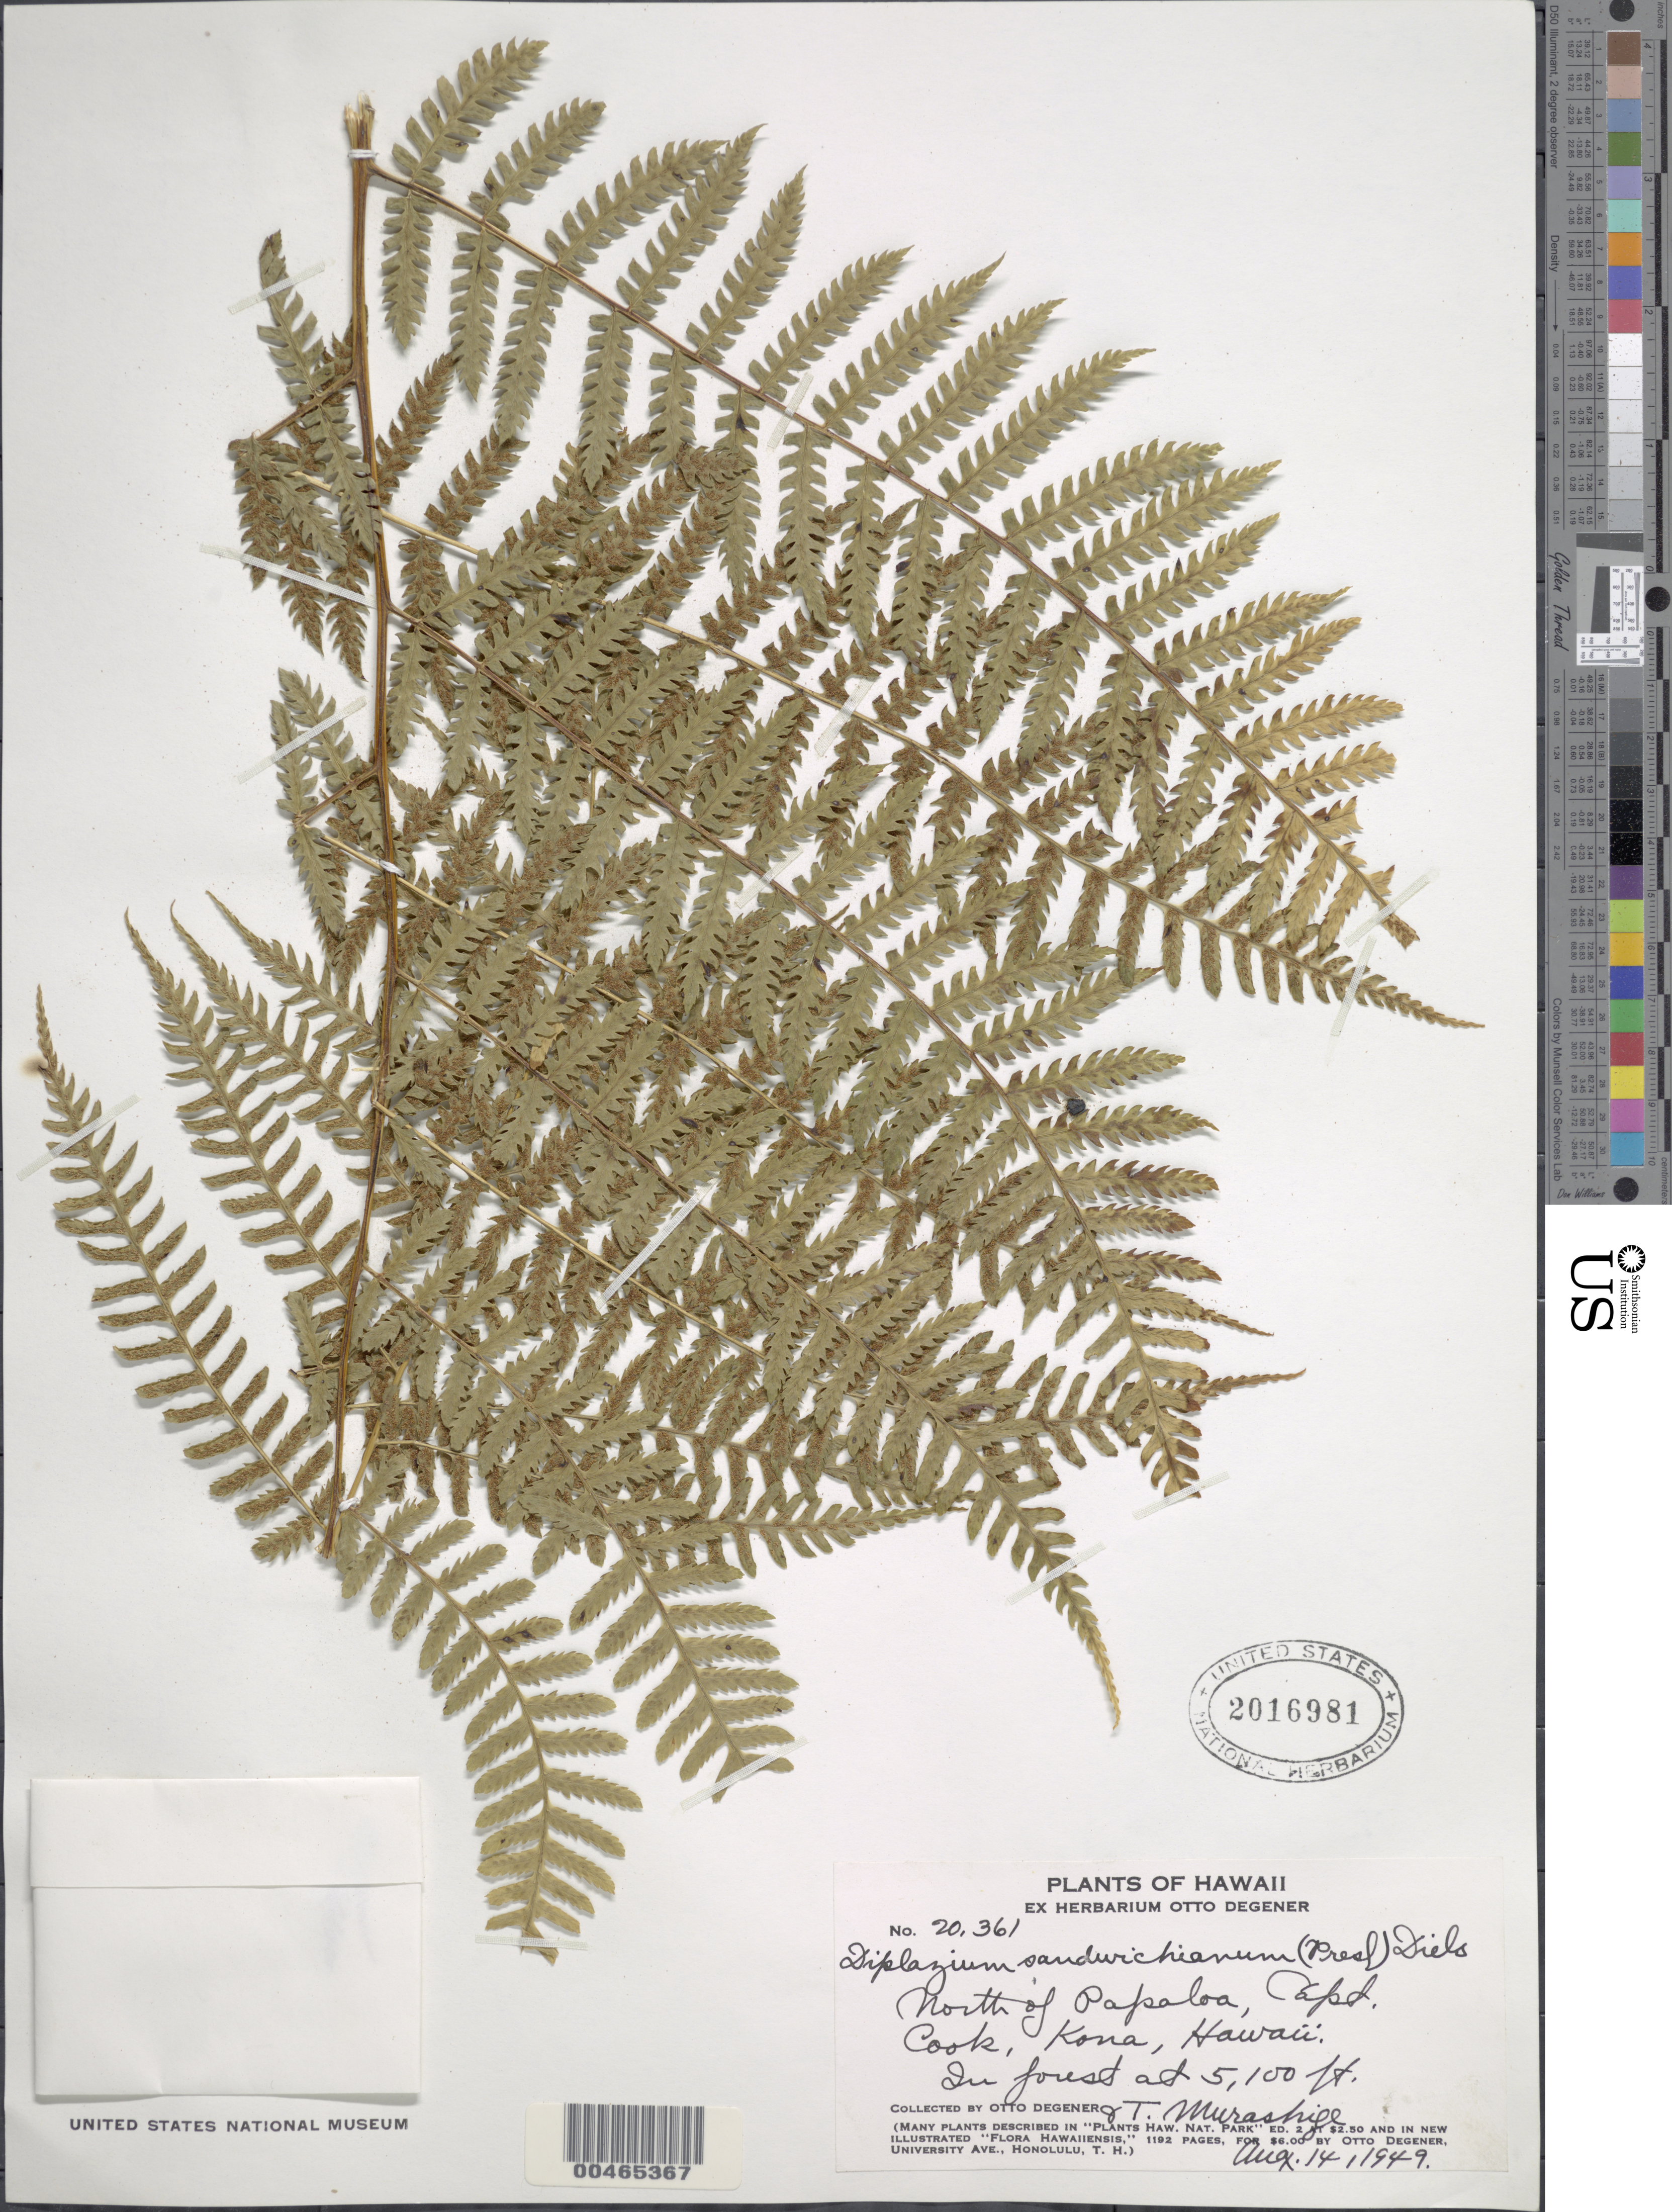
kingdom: Plantae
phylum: Tracheophyta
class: Polypodiopsida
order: Polypodiales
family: Athyriaceae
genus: Diplazium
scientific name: Diplazium sandwichianum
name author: (C. Presl) Diels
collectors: O. Degener & T. Murashige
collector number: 20361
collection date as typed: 14 Aug 1949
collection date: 1949-08-14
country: United States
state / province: Hawaii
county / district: Hawaii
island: Hawaii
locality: N of Papaloa, Captain Cook, Kona, Hawaii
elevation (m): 1554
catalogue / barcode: US 2016981